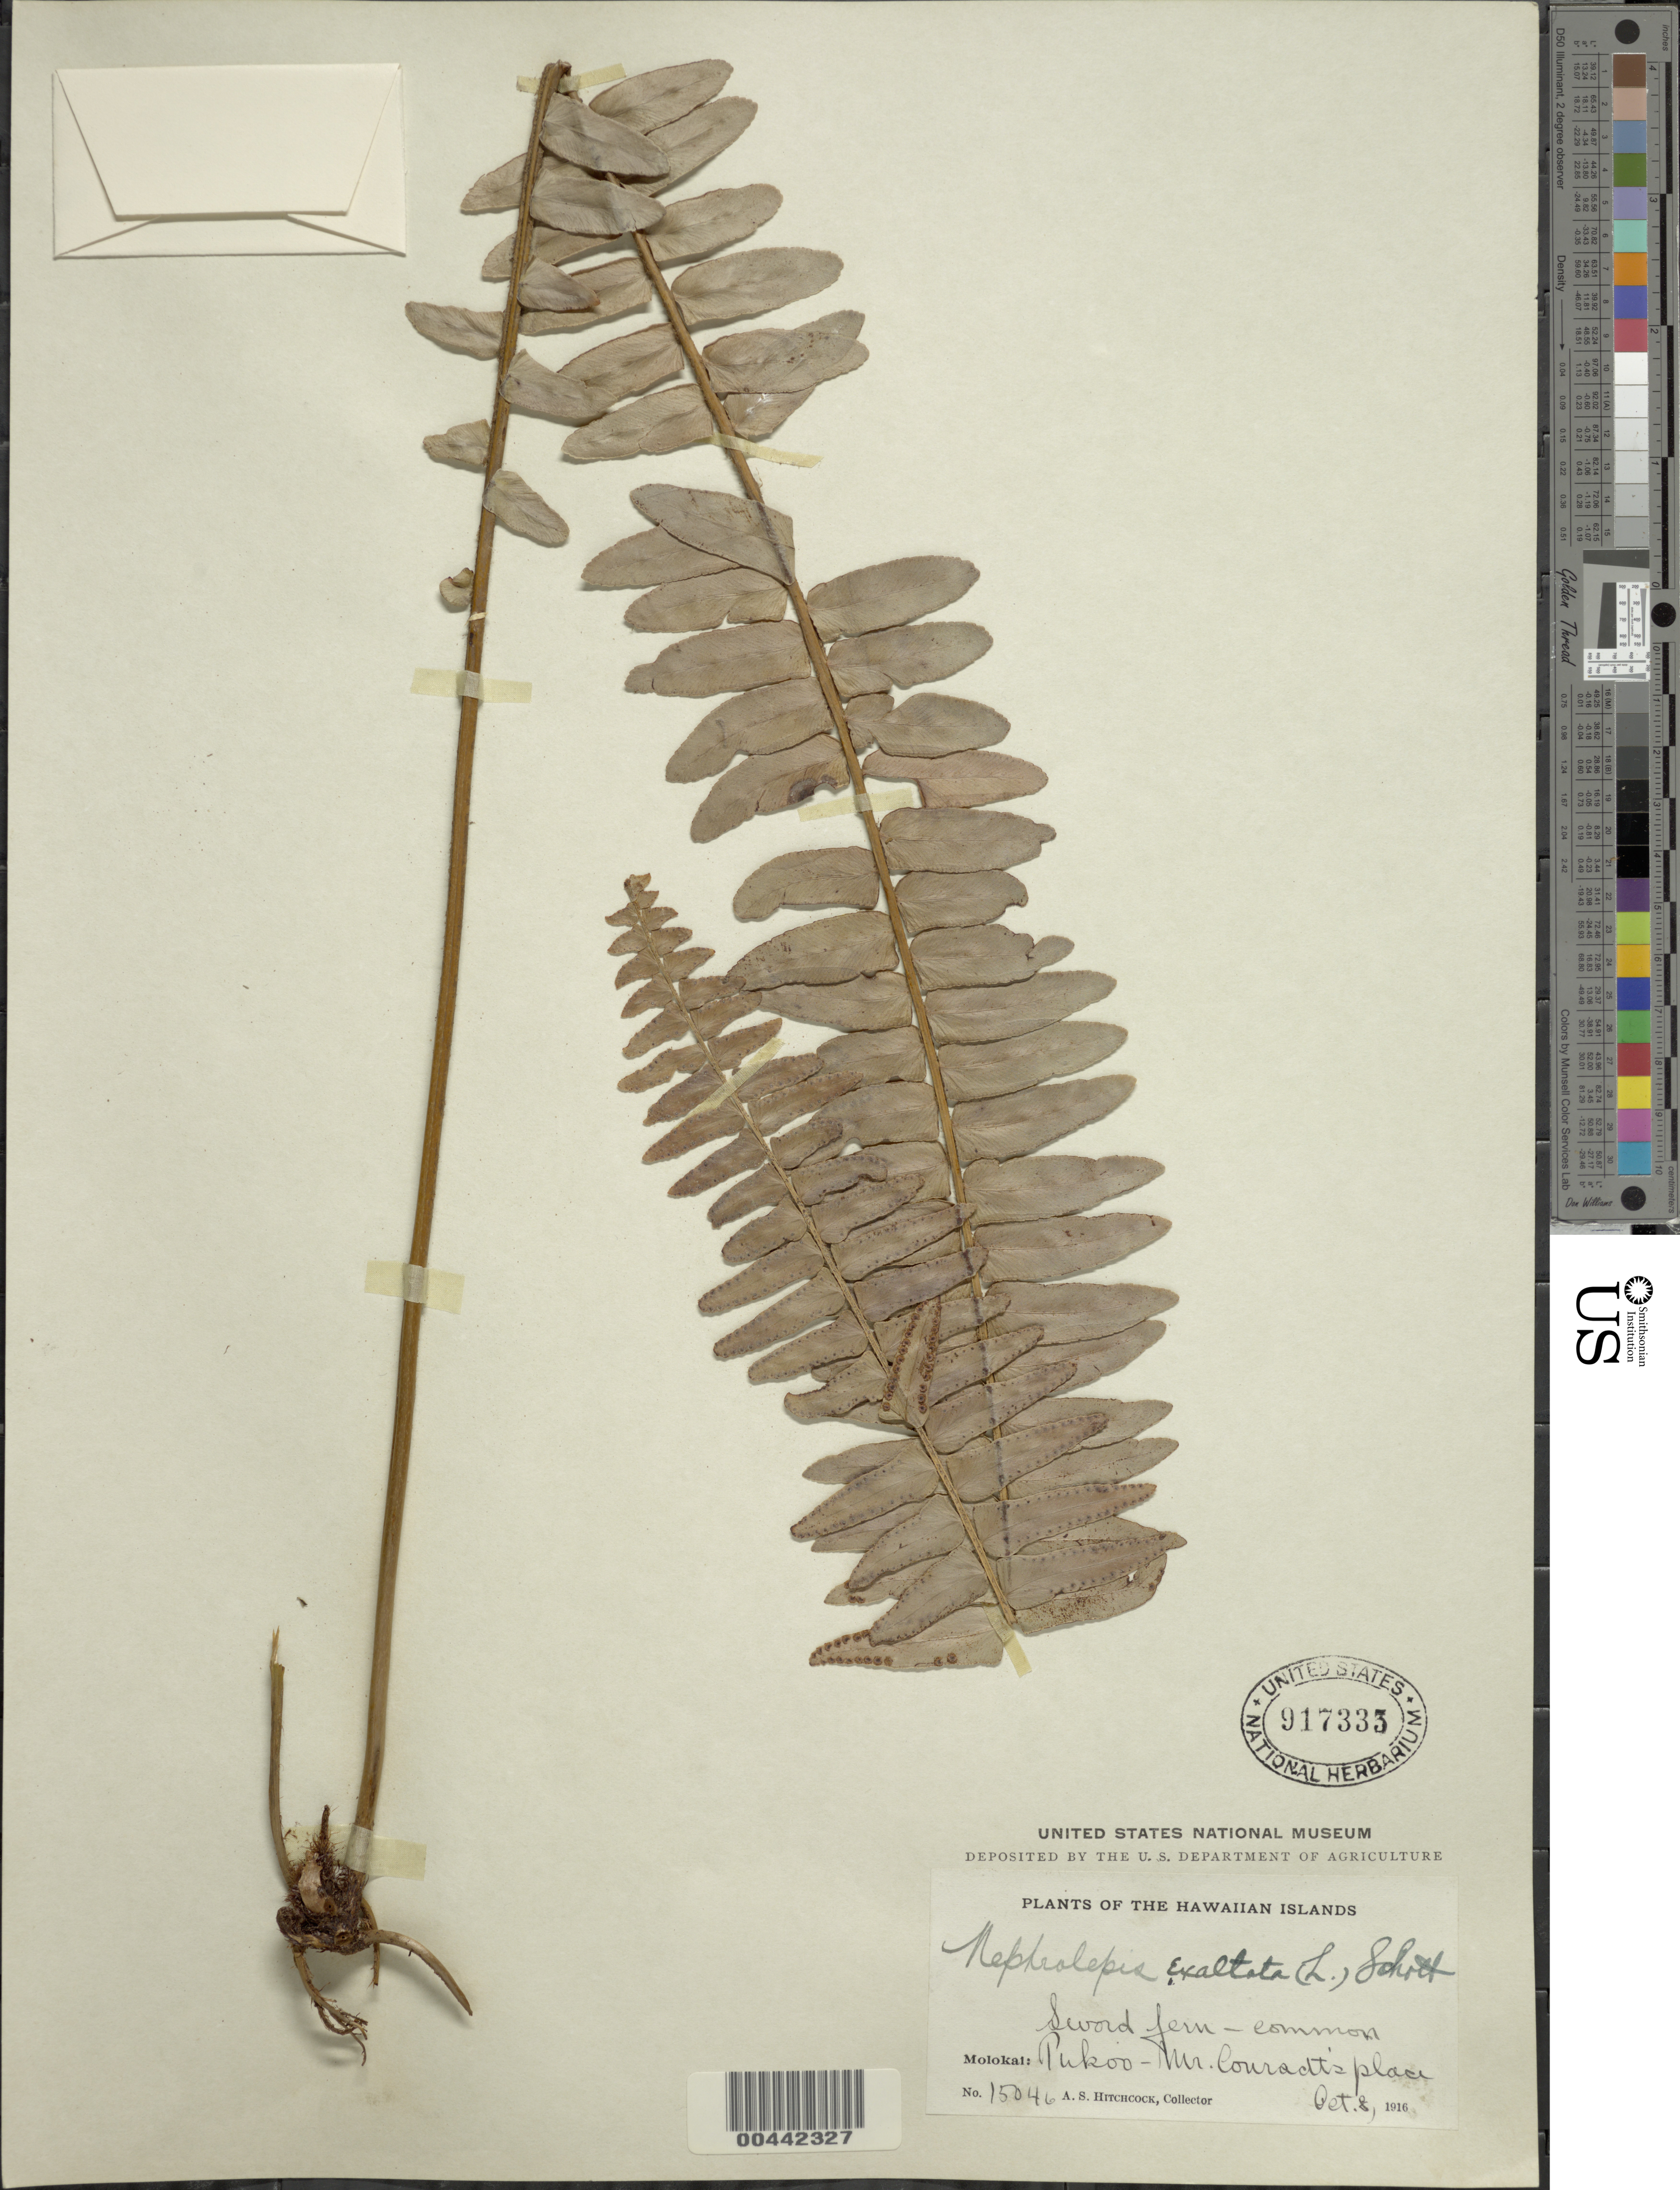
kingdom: Plantae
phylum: Tracheophyta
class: Polypodiopsida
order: Polypodiales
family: Nephrolepidaceae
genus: Nephrolepis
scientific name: Nephrolepis exaltata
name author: (L.) Schott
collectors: A. S. Hitchcock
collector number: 15046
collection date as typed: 8 Oct 1916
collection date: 1916-10-08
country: United States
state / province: Hawaii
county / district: Maui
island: Moloka'i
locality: Molokai: Pukoo-Mr. Couradt's place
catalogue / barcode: US 917335